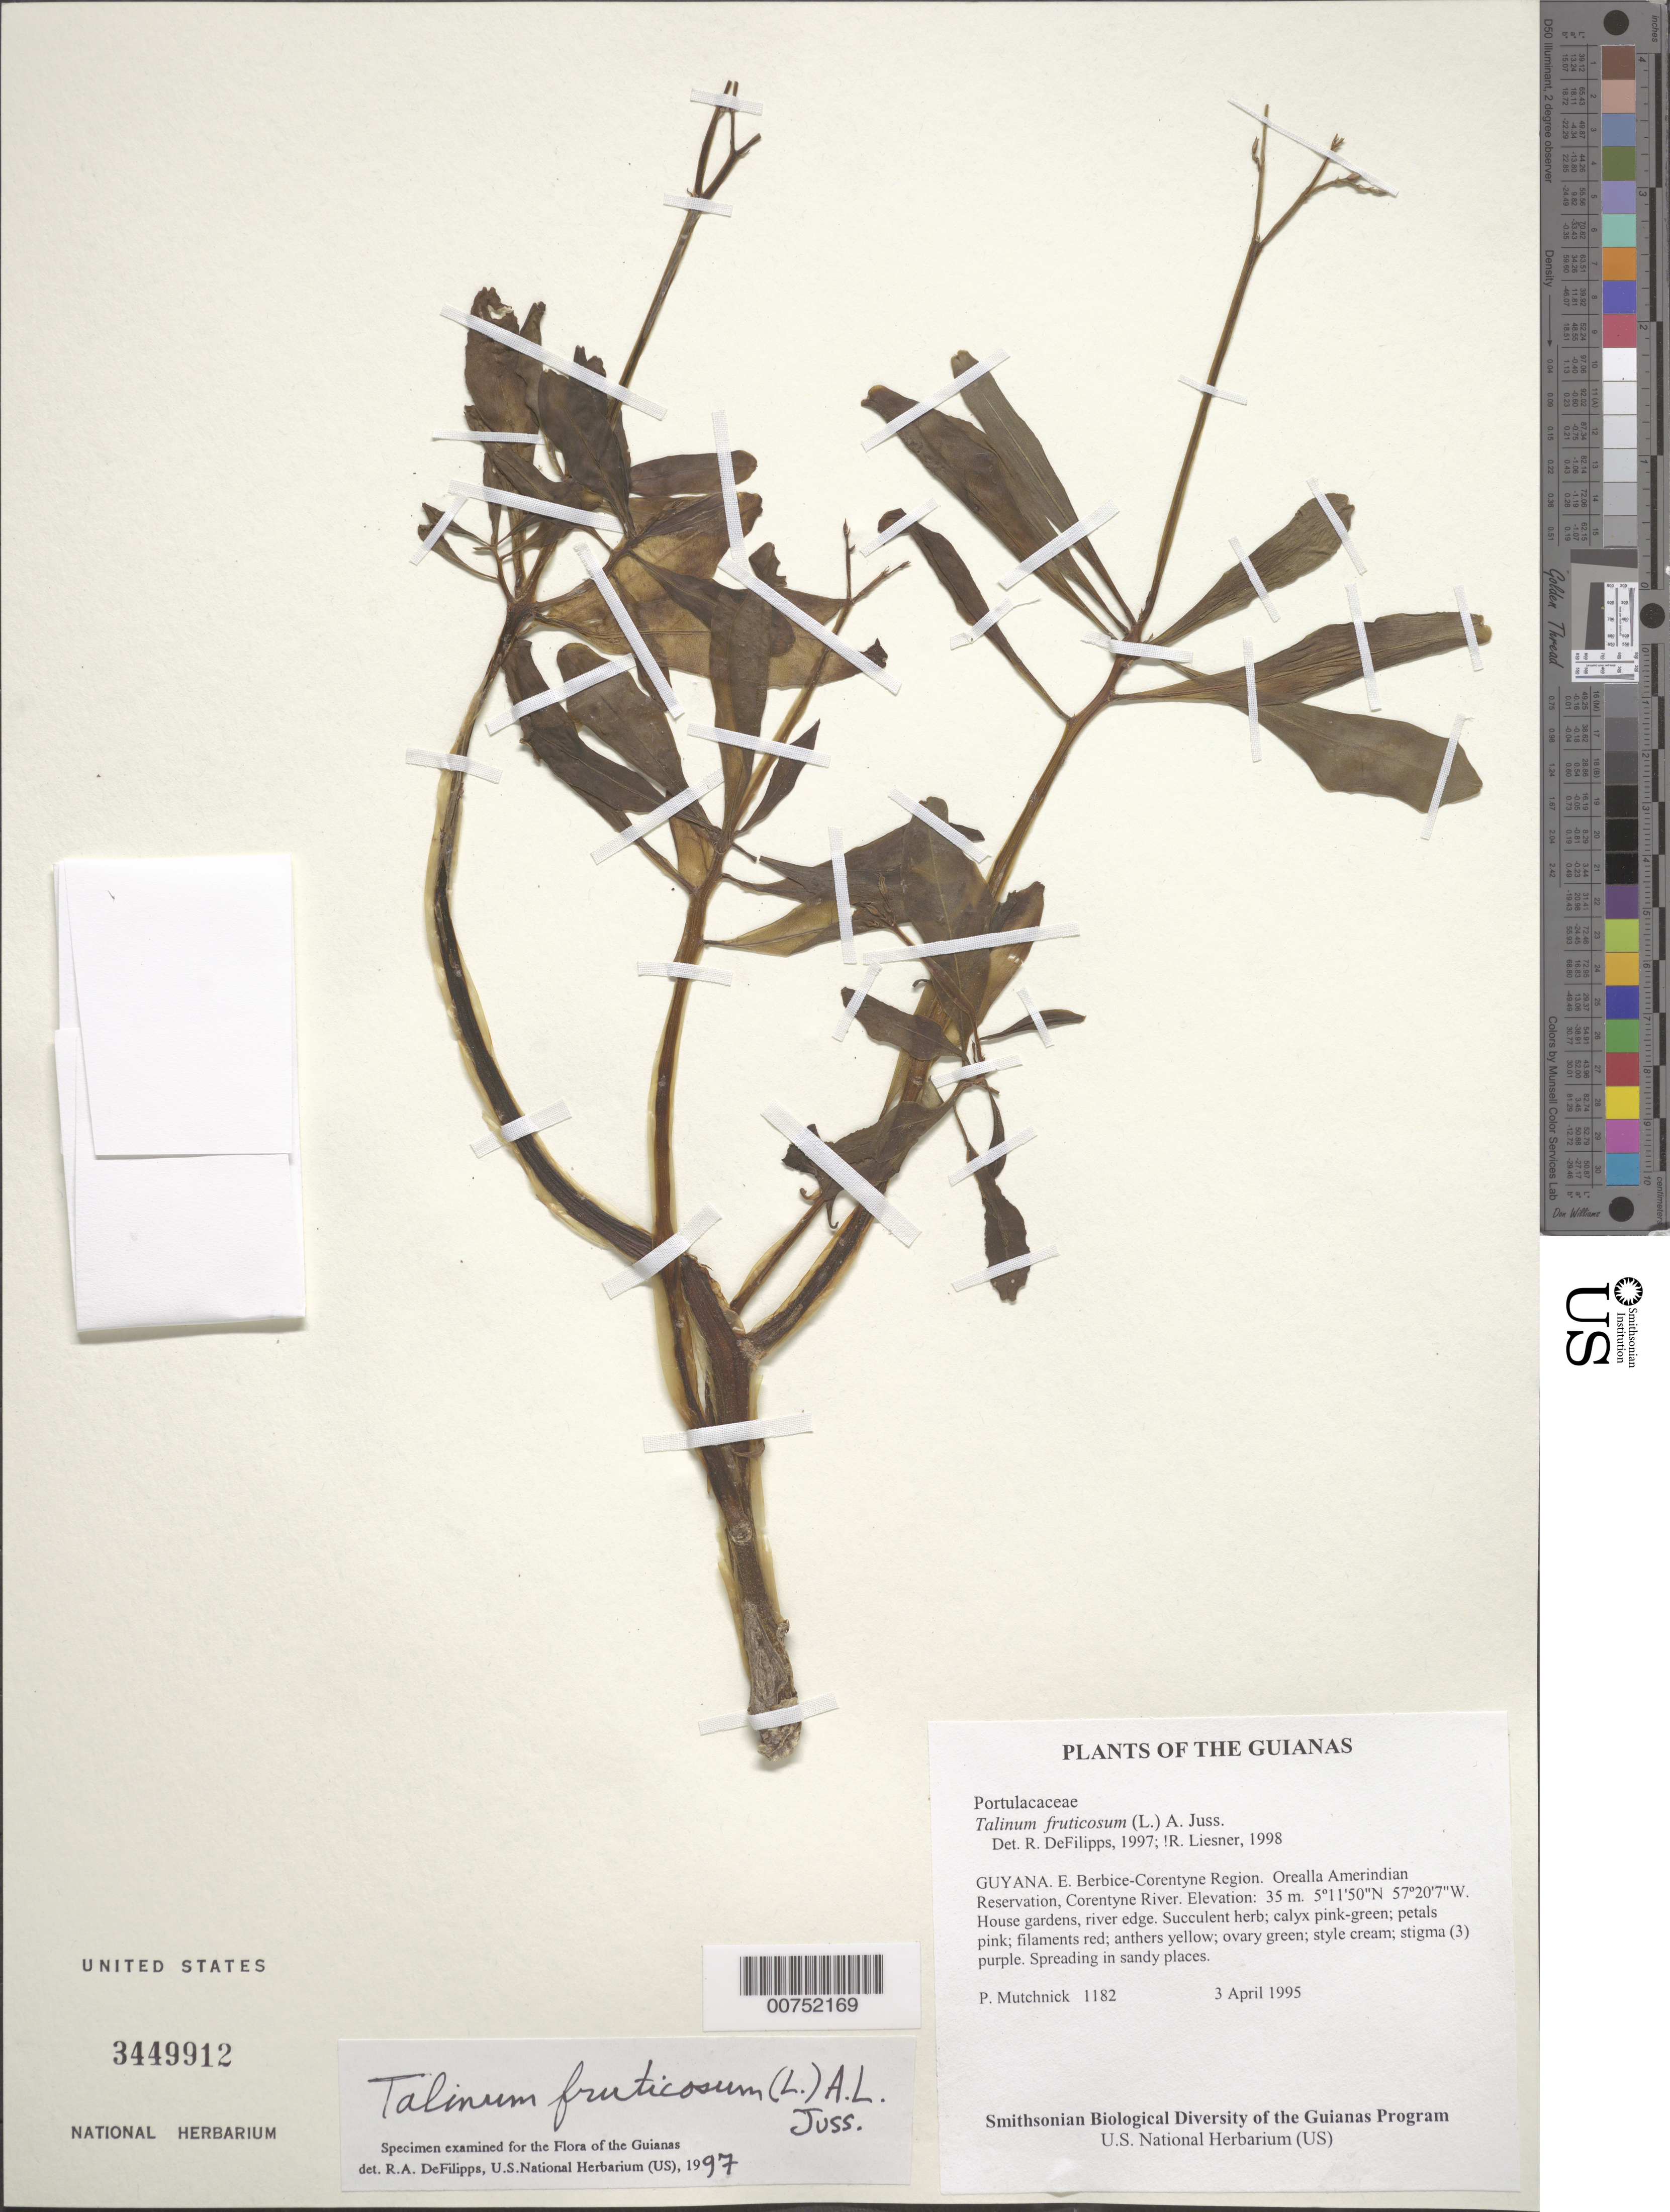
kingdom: Plantae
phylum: Tracheophyta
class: Magnoliopsida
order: Caryophyllales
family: Talinaceae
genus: Talinum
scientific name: Talinum fruticosum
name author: (L.) Juss.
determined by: Liesner, R. L.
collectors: P. Mutchnick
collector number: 1182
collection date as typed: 3 April 1995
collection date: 1995-04-03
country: Guyana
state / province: E. Berbice-Corentyne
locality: Orealla Amerindian Reservation, Corentyne River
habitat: House gardens, river edge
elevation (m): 35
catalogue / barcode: US 3449912